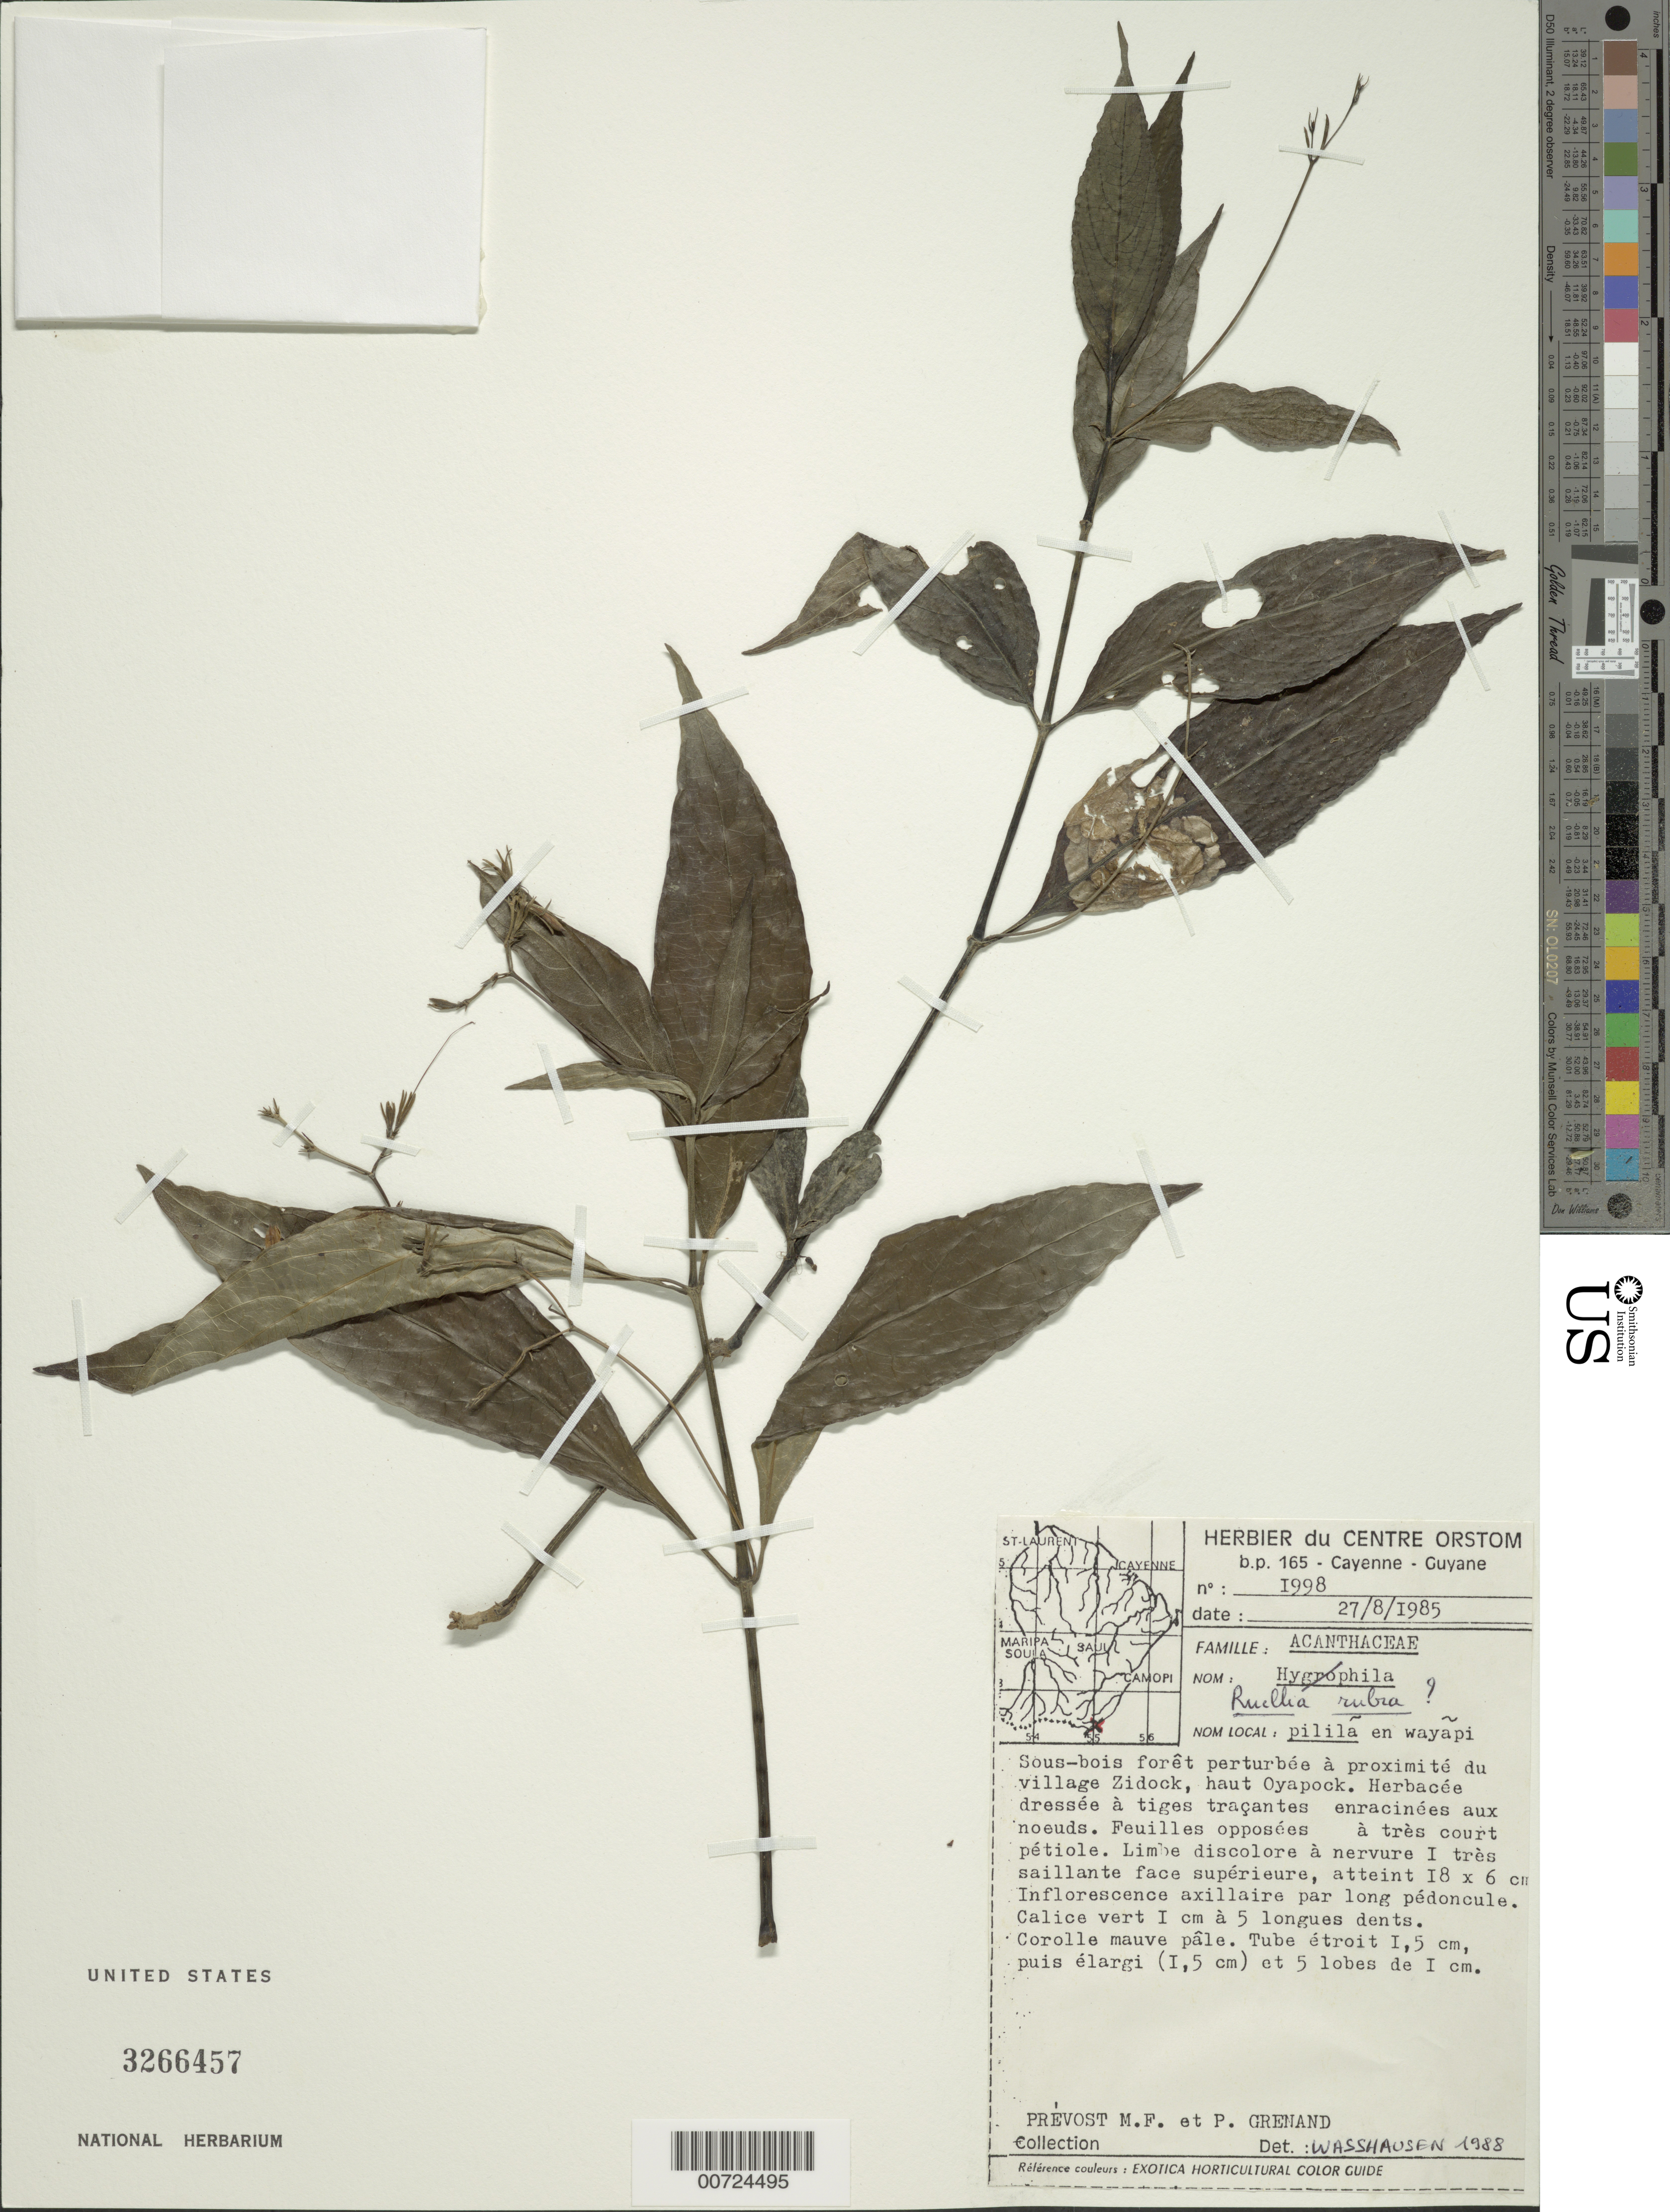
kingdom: Plantae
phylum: Tracheophyta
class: Magnoliopsida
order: Lamiales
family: Acanthaceae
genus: Ruellia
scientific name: Ruellia rubra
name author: Aubl.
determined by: Wasshausen, Dieter C., (BOT), Smithsonian Institution - National Museum of Natural History (UNITED STATES)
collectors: M.-F. Prévost & P. Grenand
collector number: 1998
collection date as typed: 27-Aug-85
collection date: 1985-08-27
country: French Guiana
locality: Trois Sauts (Haut Oyapock), Zidockville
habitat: Disturbed forest understory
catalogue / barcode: US 3266457